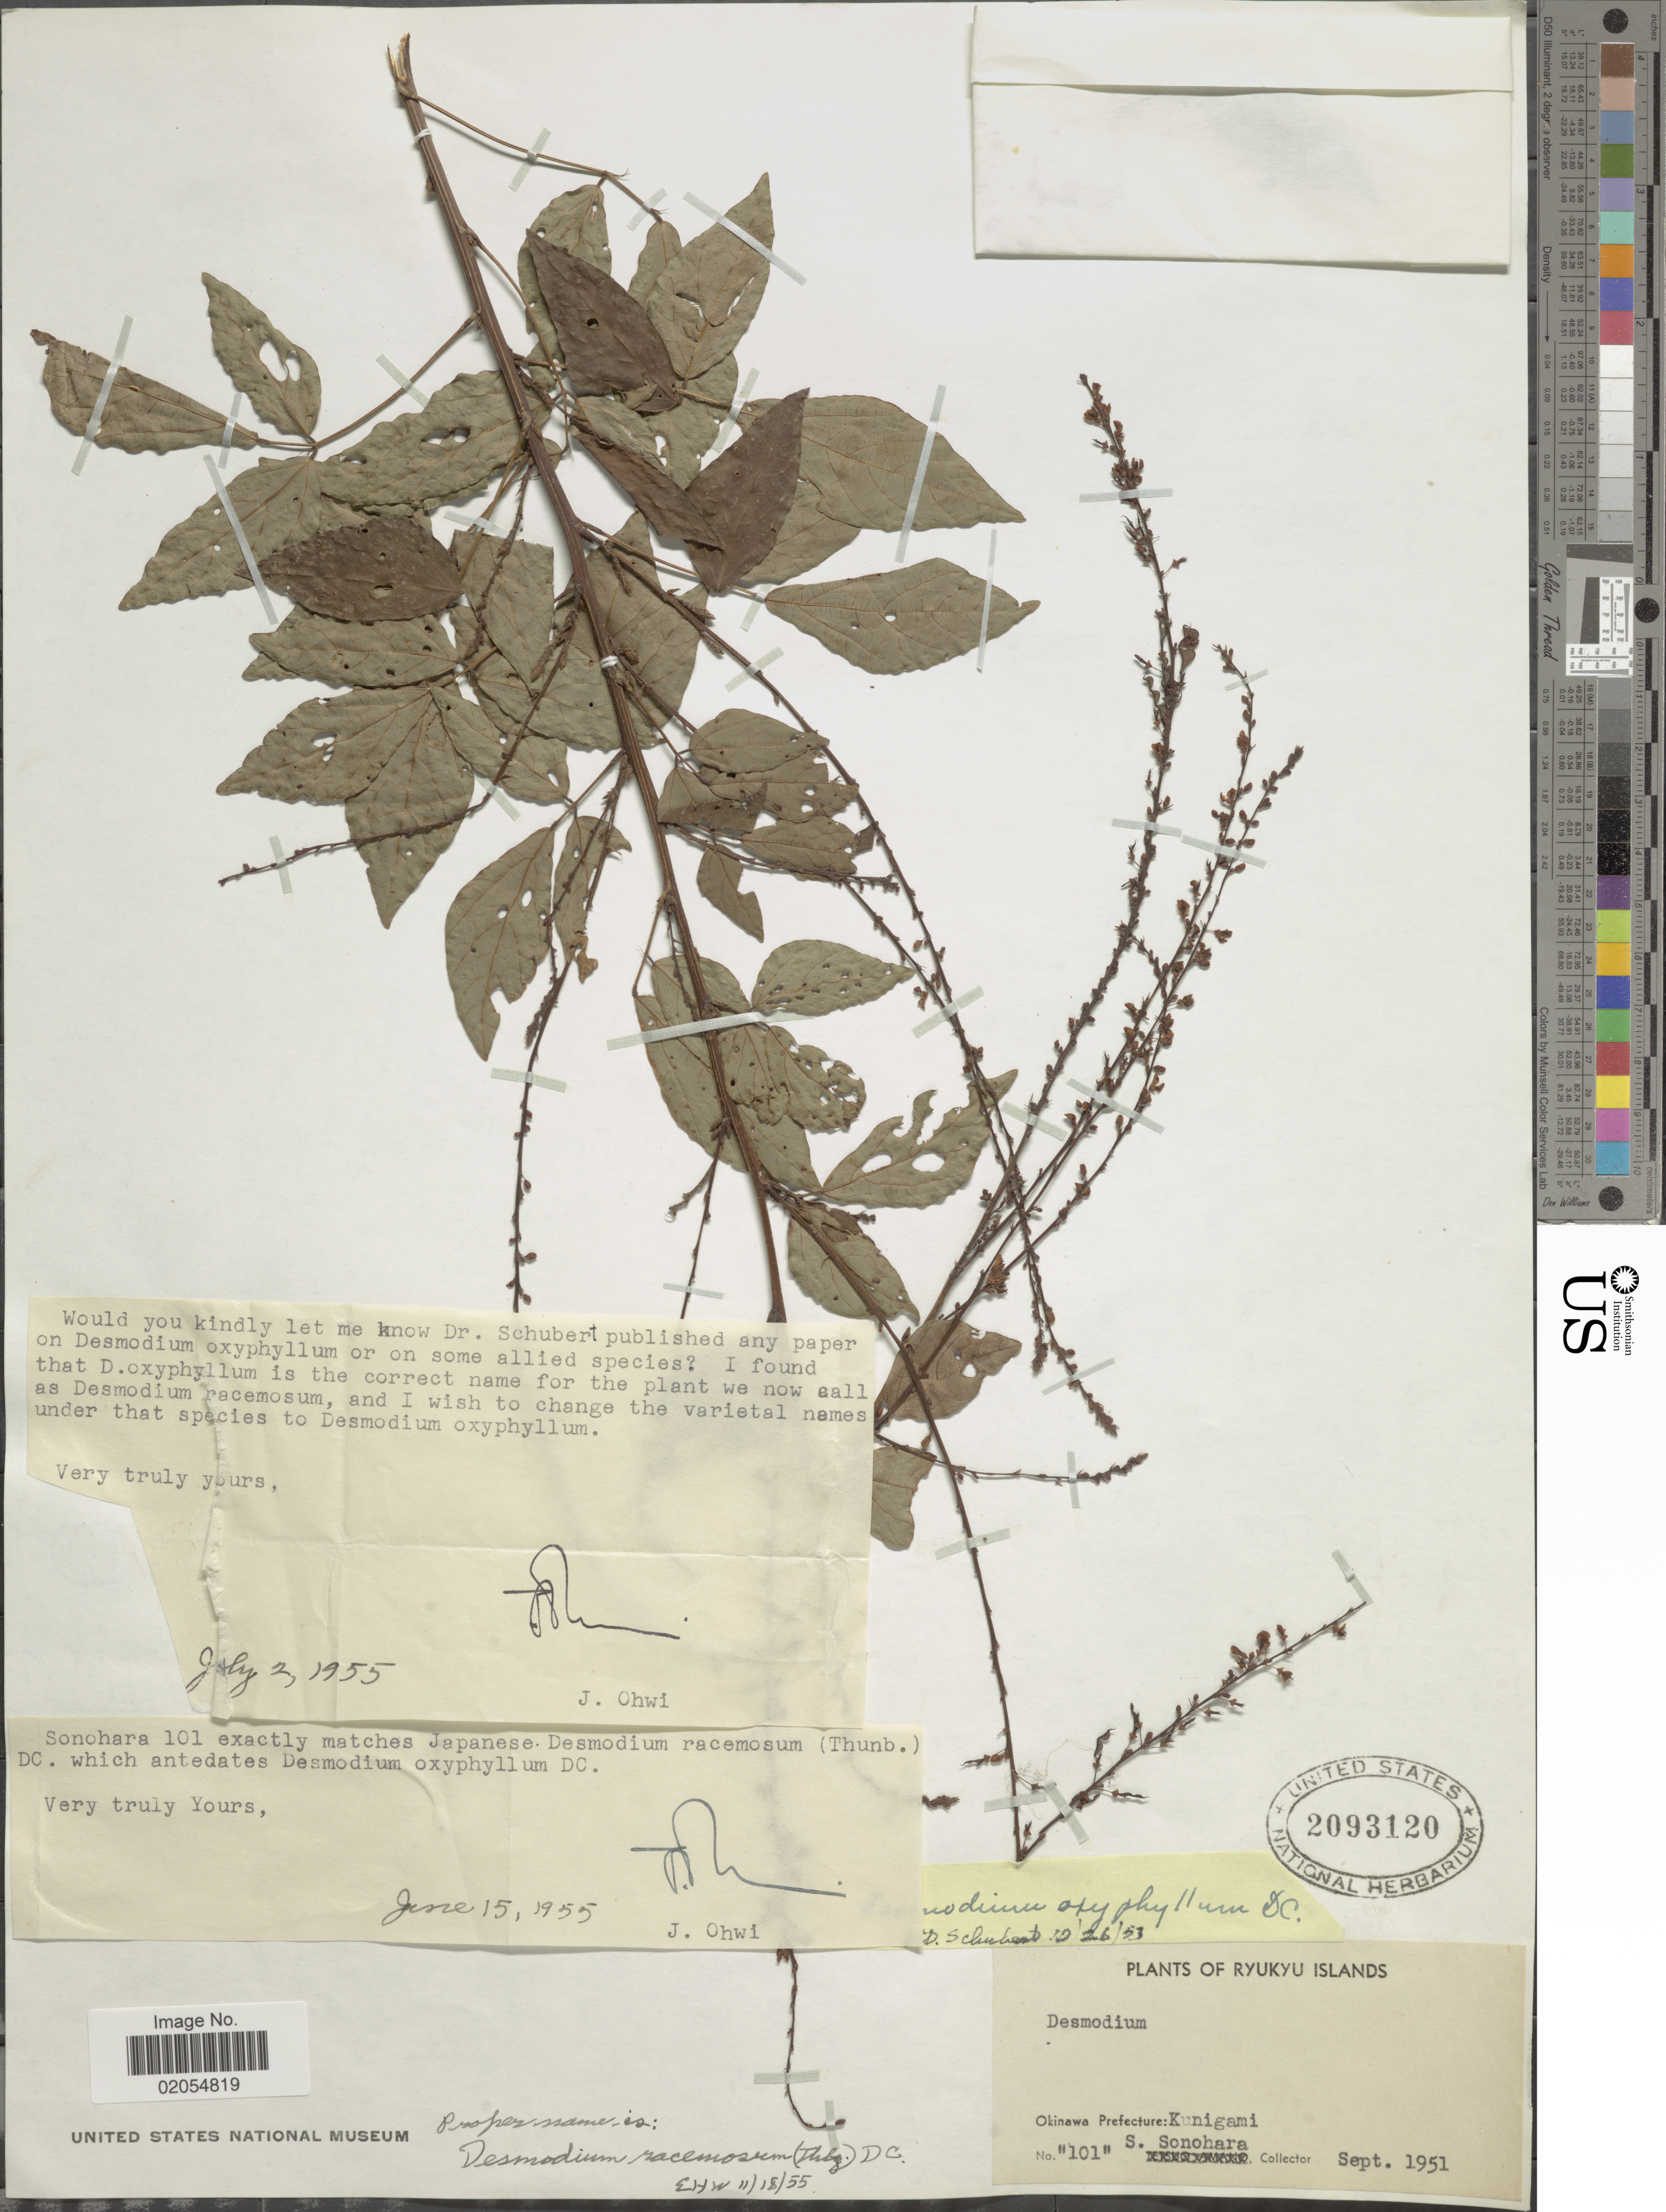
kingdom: Plantae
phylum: Tracheophyta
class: Magnoliopsida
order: Fabales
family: Fabaceae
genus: Hylodesmum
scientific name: Hylodesmum podocarpum subsp. oxyphyllum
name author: (DC.) H. Ohashi & R.R. Mill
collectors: S. Sonohara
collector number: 101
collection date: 1951-09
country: Japan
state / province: Okinawa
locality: Ryukyu Islands, Kunigami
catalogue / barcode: US 2093120